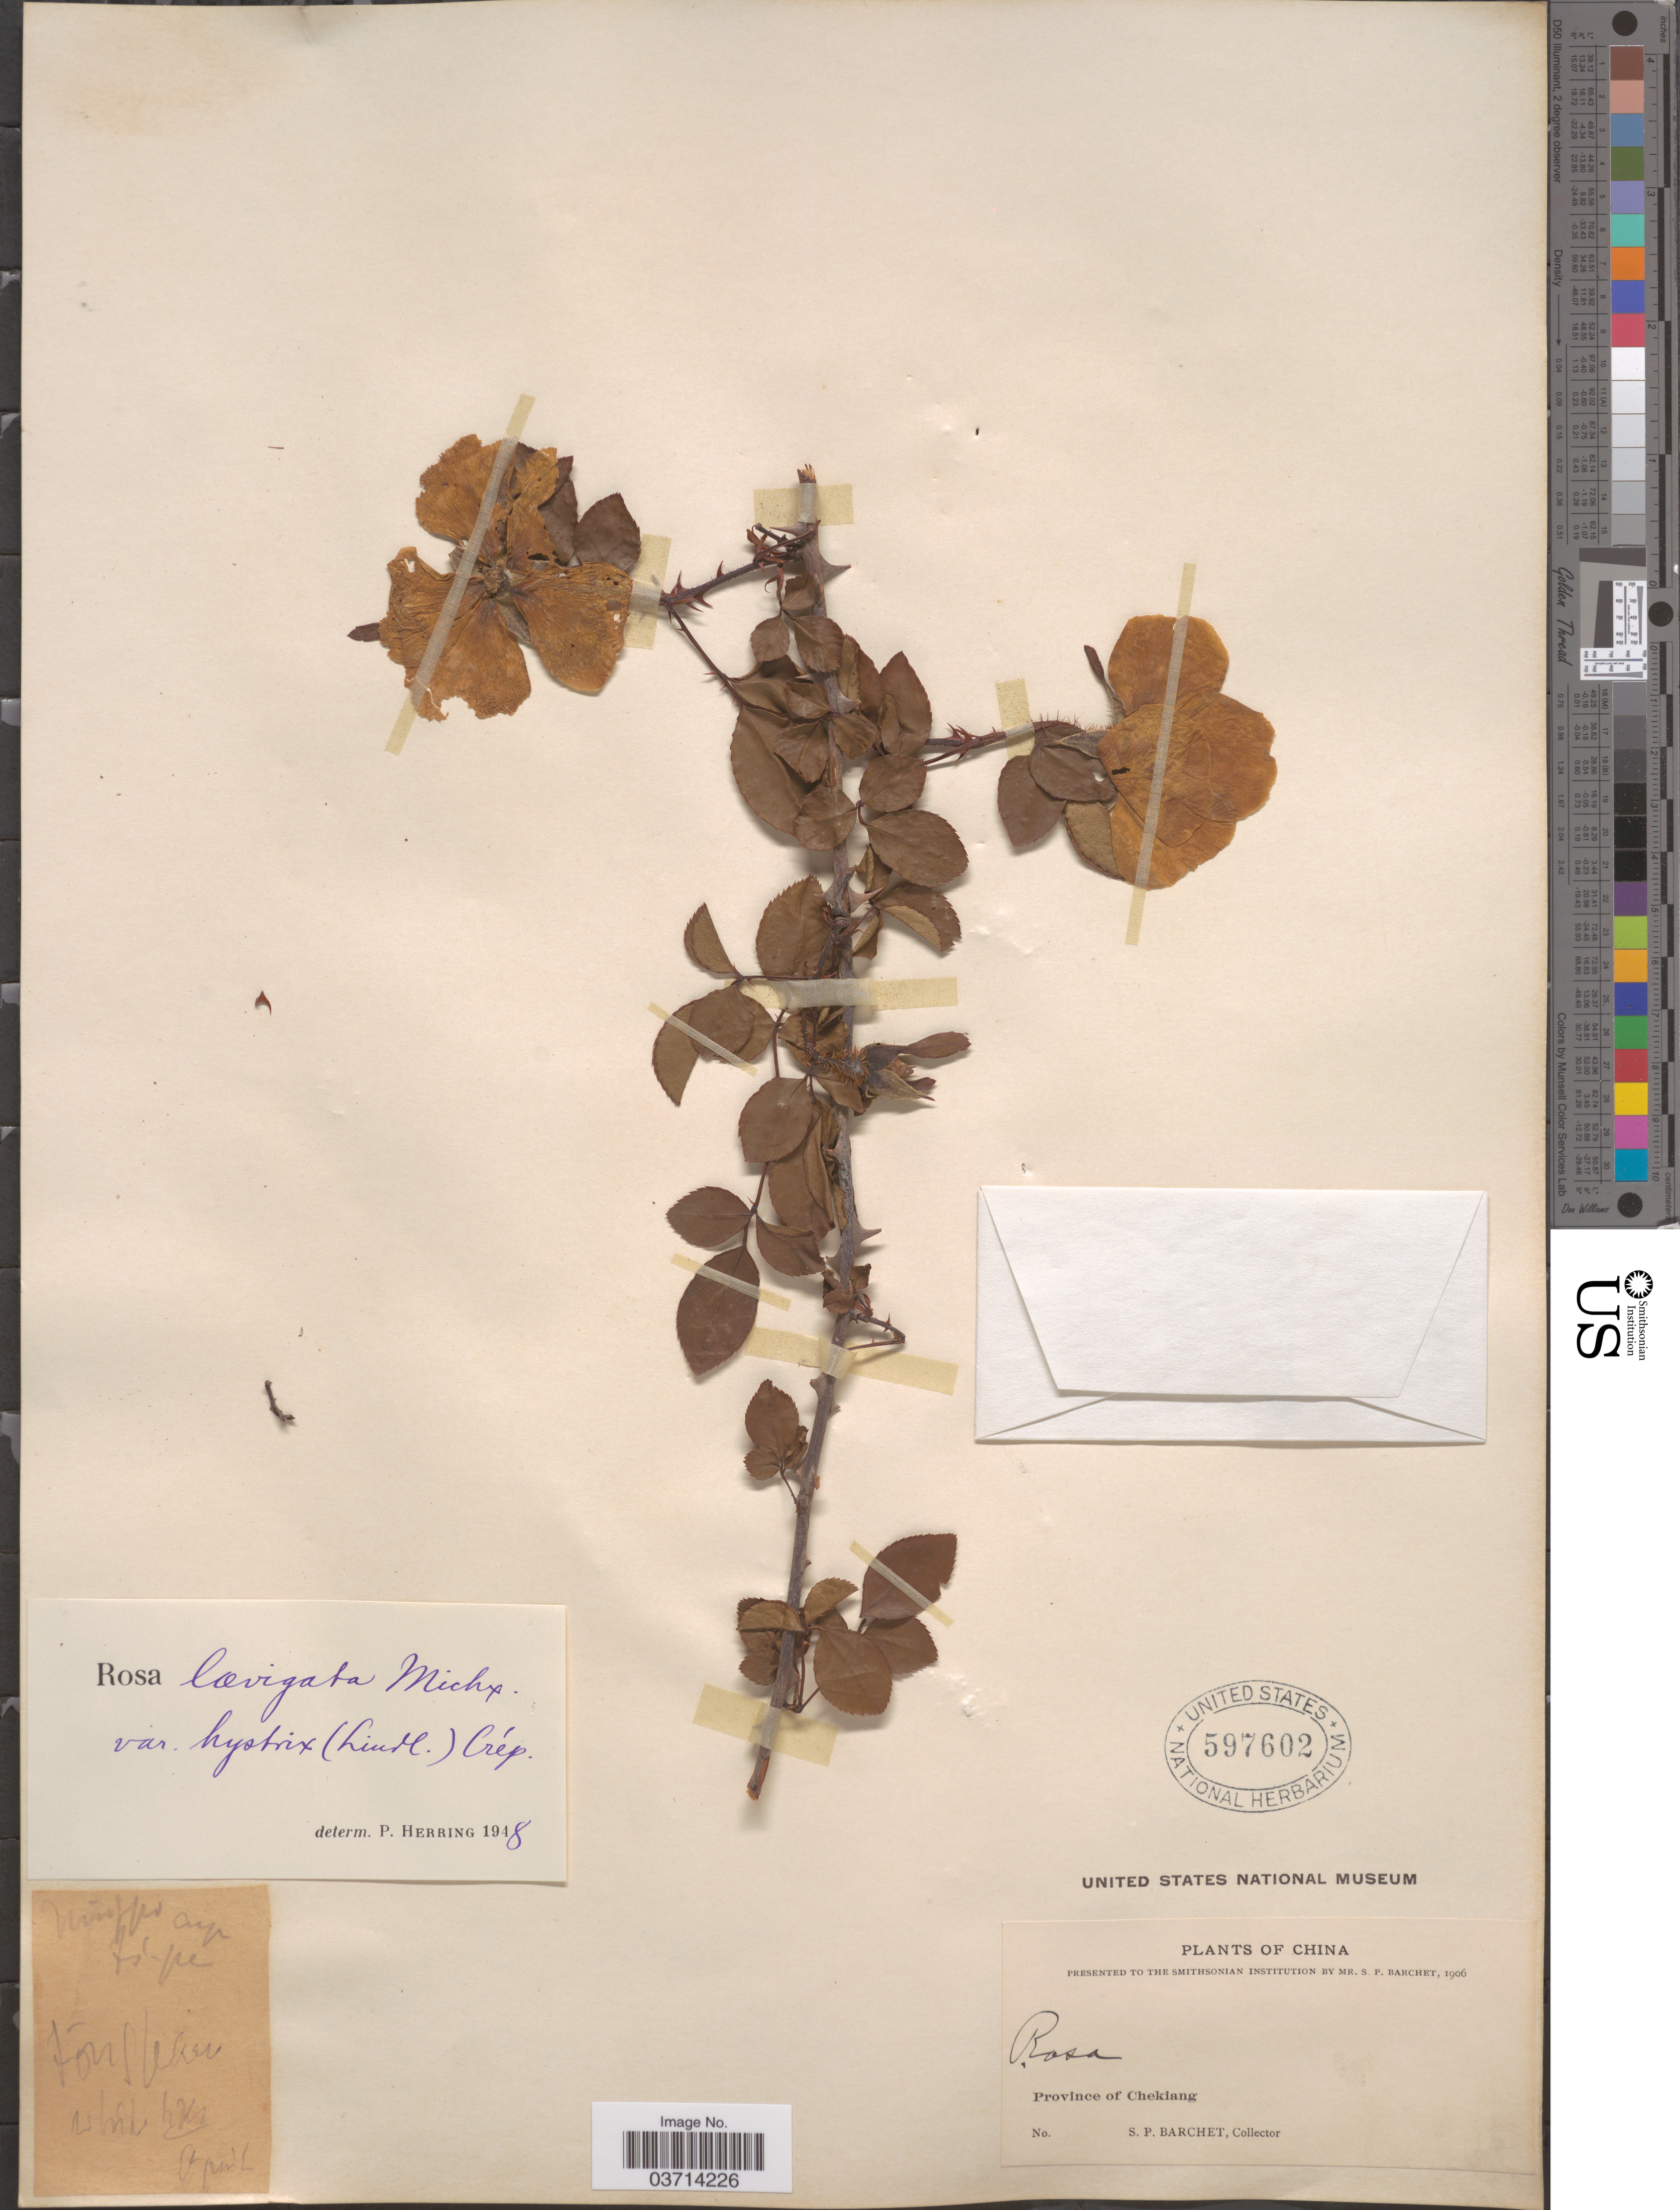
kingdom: Plantae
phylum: Tracheophyta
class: Magnoliopsida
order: Rosales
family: Rosaceae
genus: Rosa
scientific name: Rosa laevigata var. hystrix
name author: (Lindl.) Crép.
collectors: S. P. Barchet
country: China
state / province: Zhejiang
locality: Province of Chekiang. [illegible text]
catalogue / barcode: US 597602